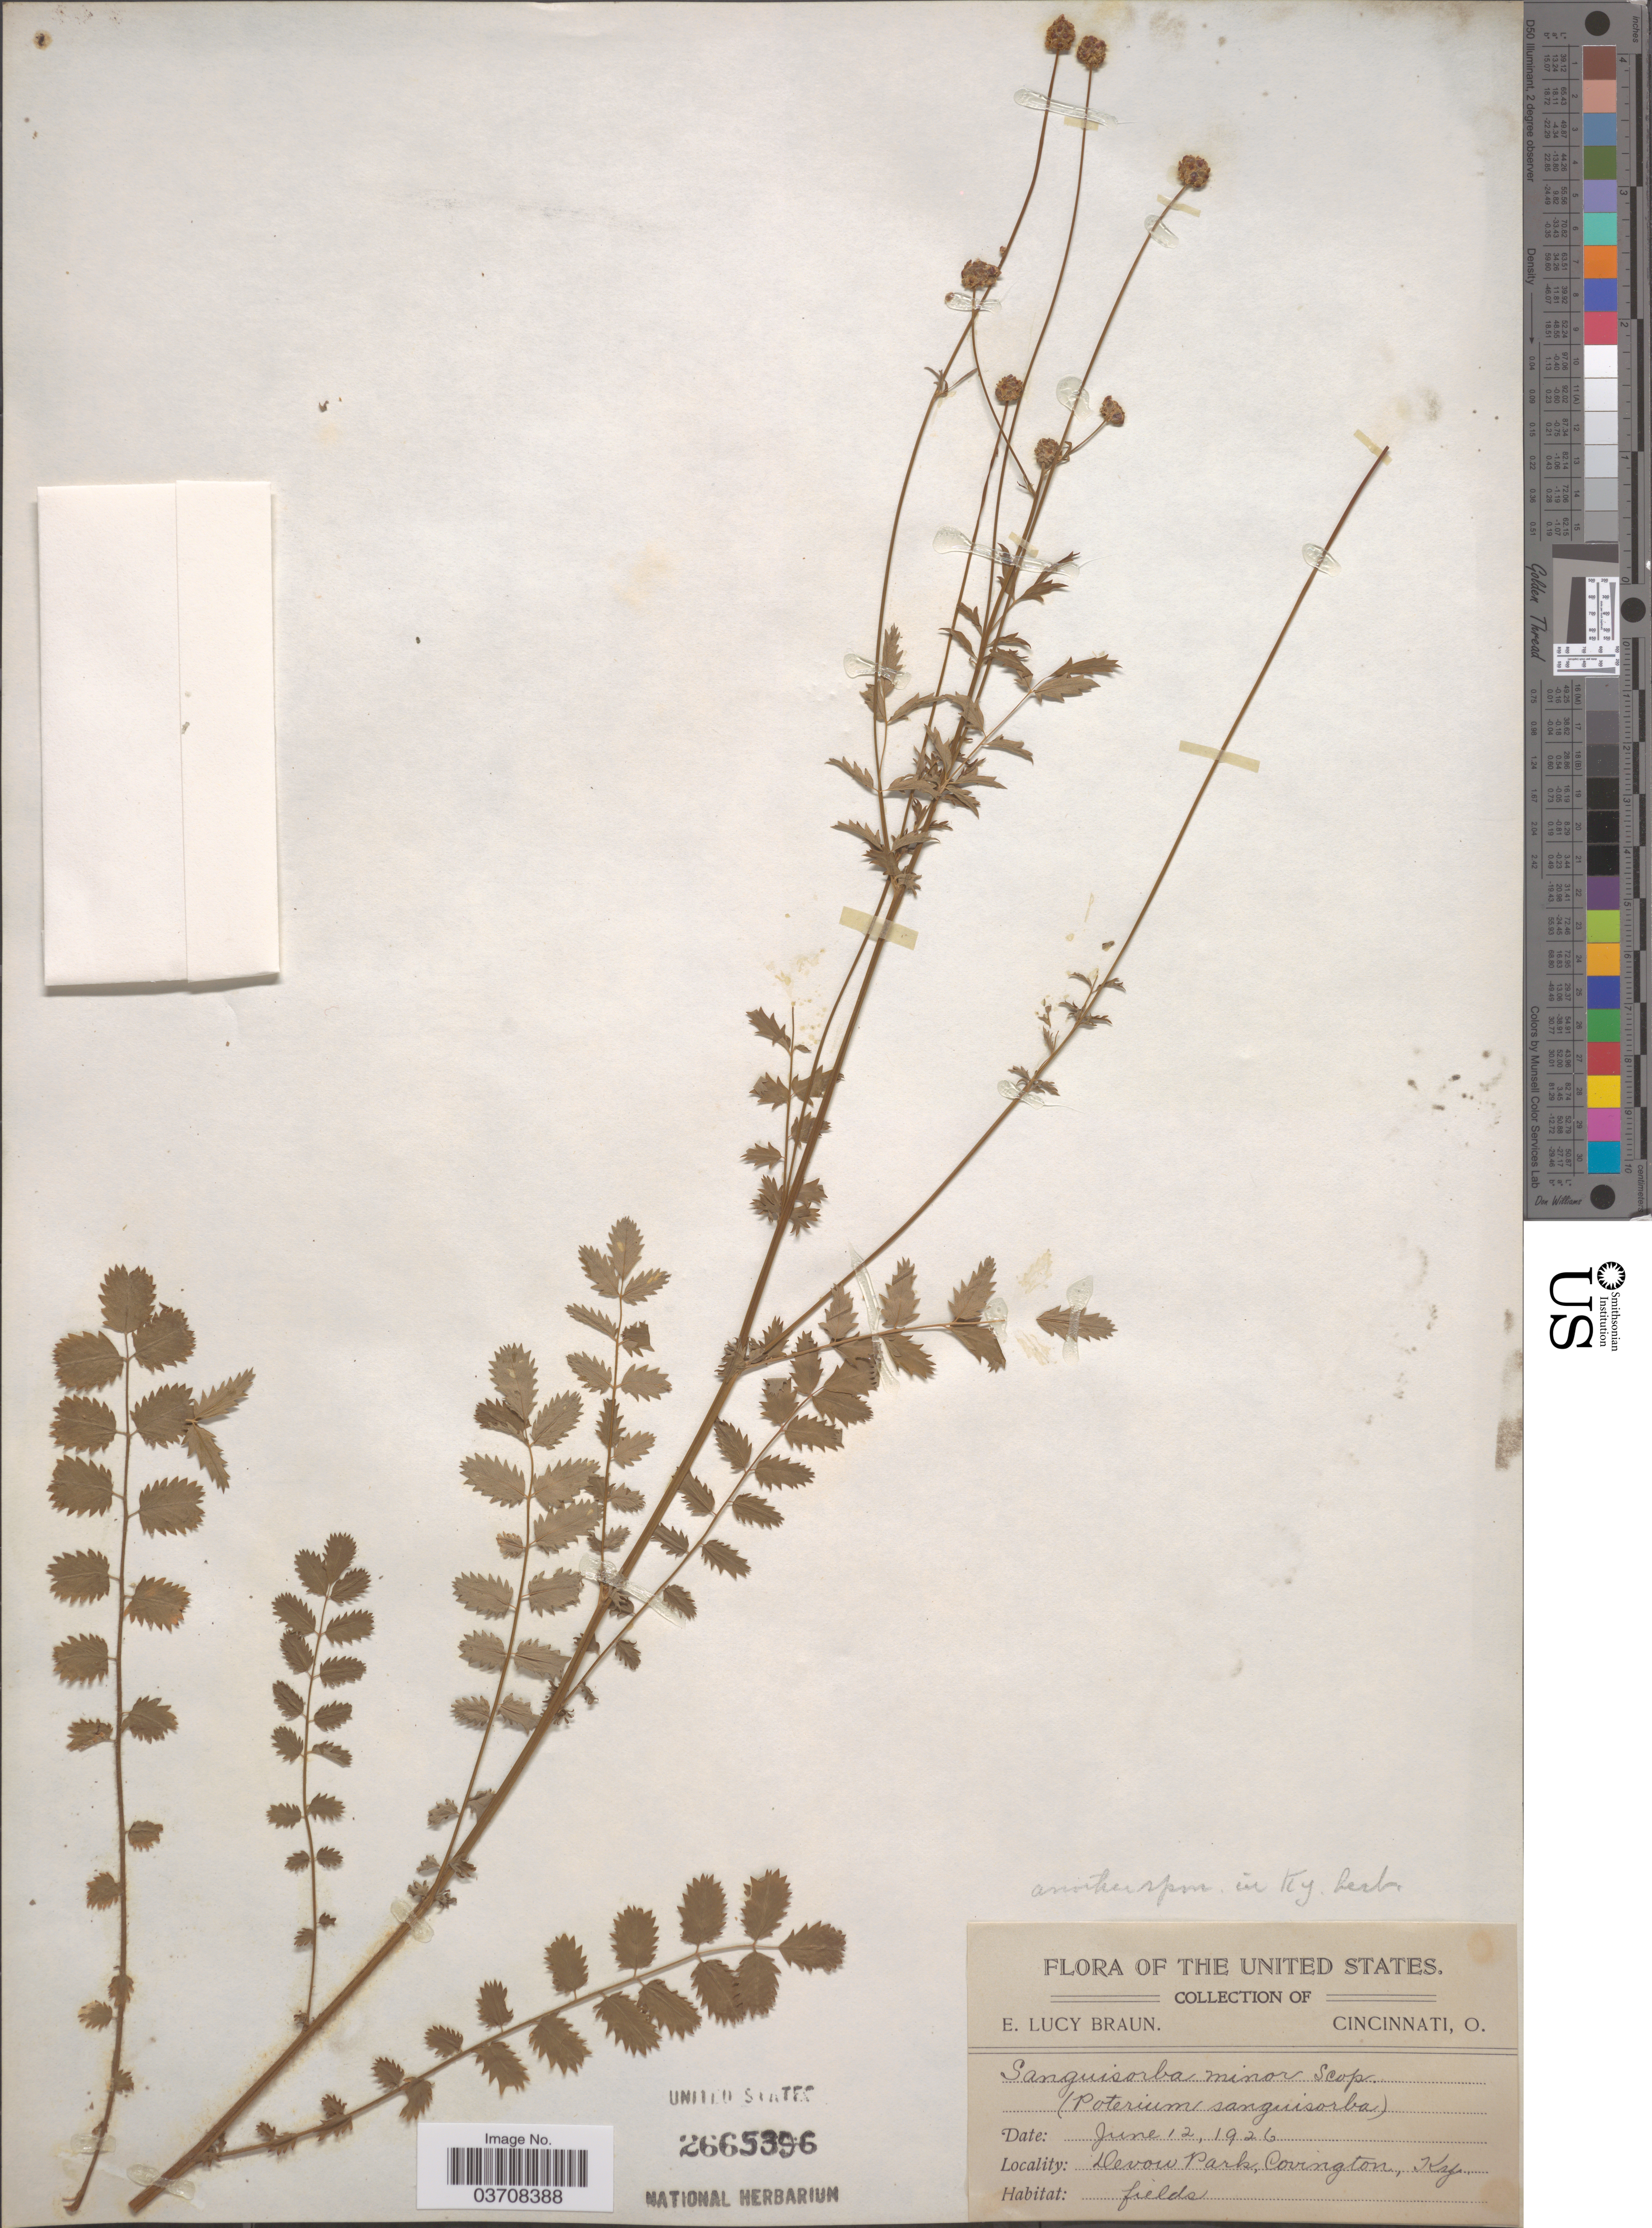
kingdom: Plantae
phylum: Tracheophyta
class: Magnoliopsida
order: Rosales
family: Rosaceae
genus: Sanguisorba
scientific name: Sanguisorba minor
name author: Scop.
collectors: E. L. Braun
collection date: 1926-06-12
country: United States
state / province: Kentucky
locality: Devow Park, Covington.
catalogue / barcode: US 2665396